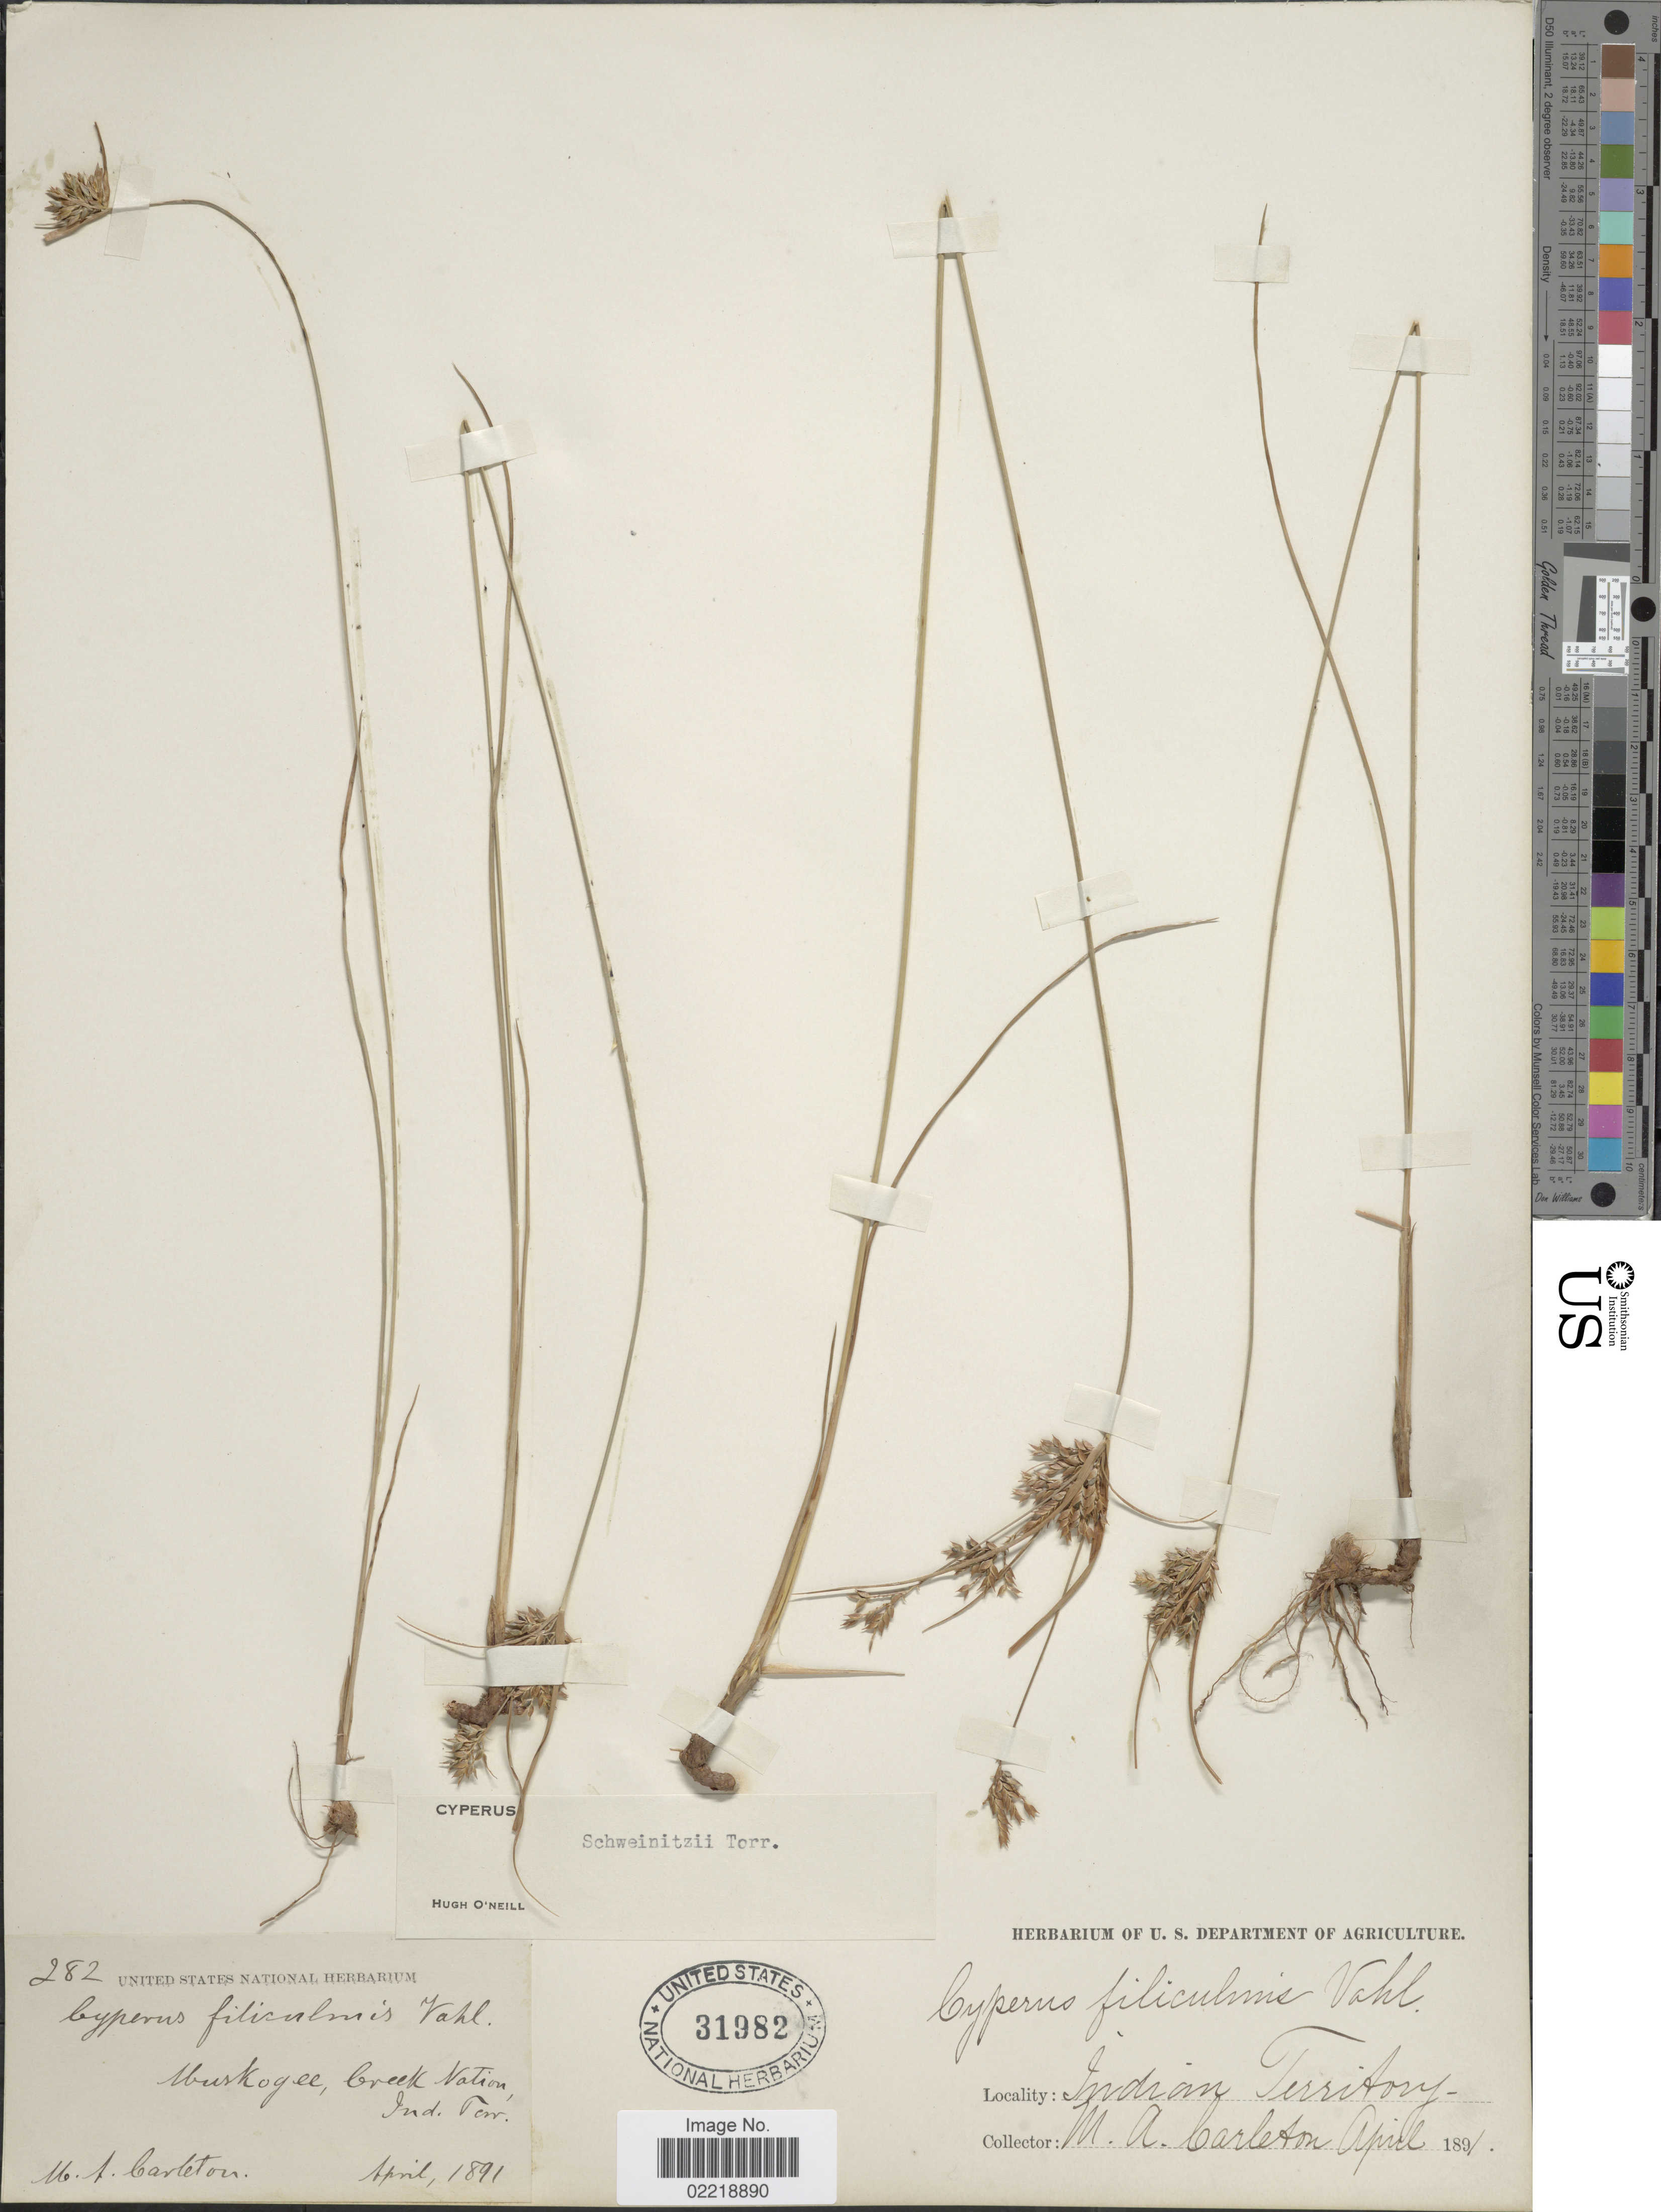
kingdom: Plantae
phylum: Tracheophyta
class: Liliopsida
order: Poales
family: Cyperaceae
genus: Cyperus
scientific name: Cyperus schweinitzii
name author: Torr.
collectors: M. A. Carleton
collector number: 282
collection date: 1891-04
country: United States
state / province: Oklahoma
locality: Muskogee, Creek Nation., Ind. Terr.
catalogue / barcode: US 31982